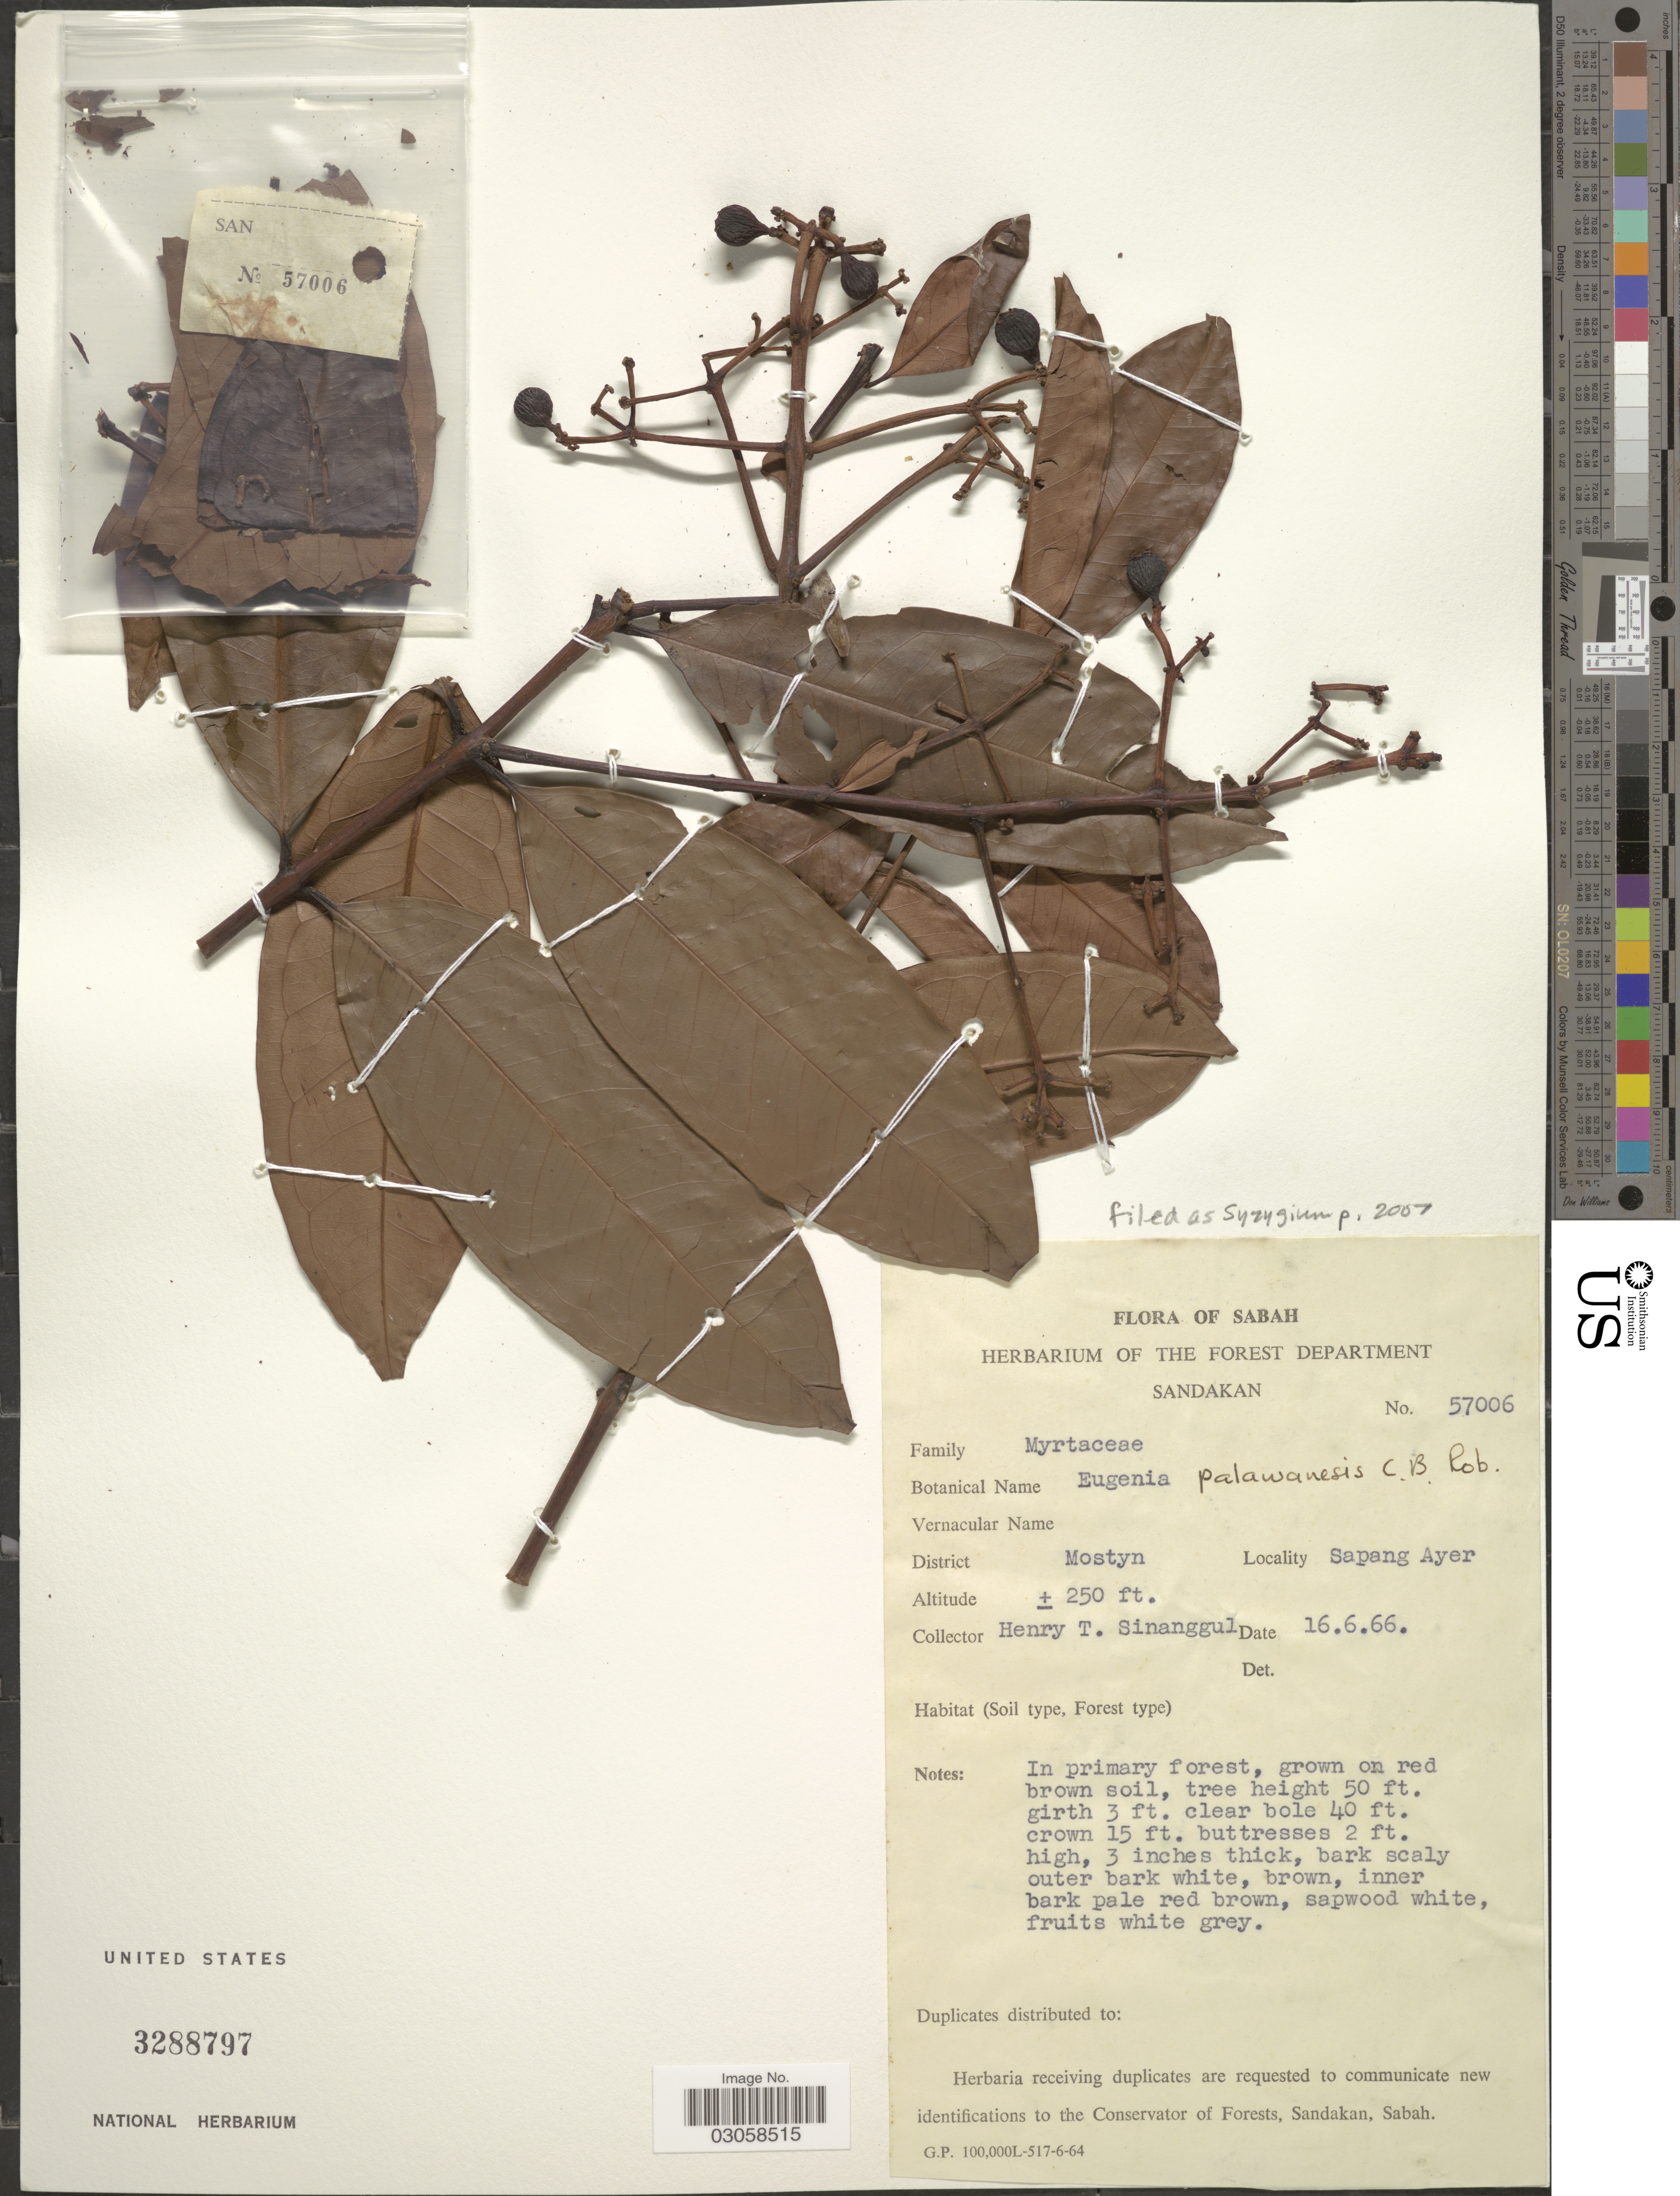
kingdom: Plantae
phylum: Tracheophyta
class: Magnoliopsida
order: Myrtales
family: Myrtaceae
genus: Syzygium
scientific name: Syzygium palauense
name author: (Kaneh.) Hosok.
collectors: H. Sinanggul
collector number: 57006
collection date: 1966-06-16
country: Malaysia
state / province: Sabah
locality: District Mostyn. Spanag Ayer.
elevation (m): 76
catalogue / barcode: US 3288797